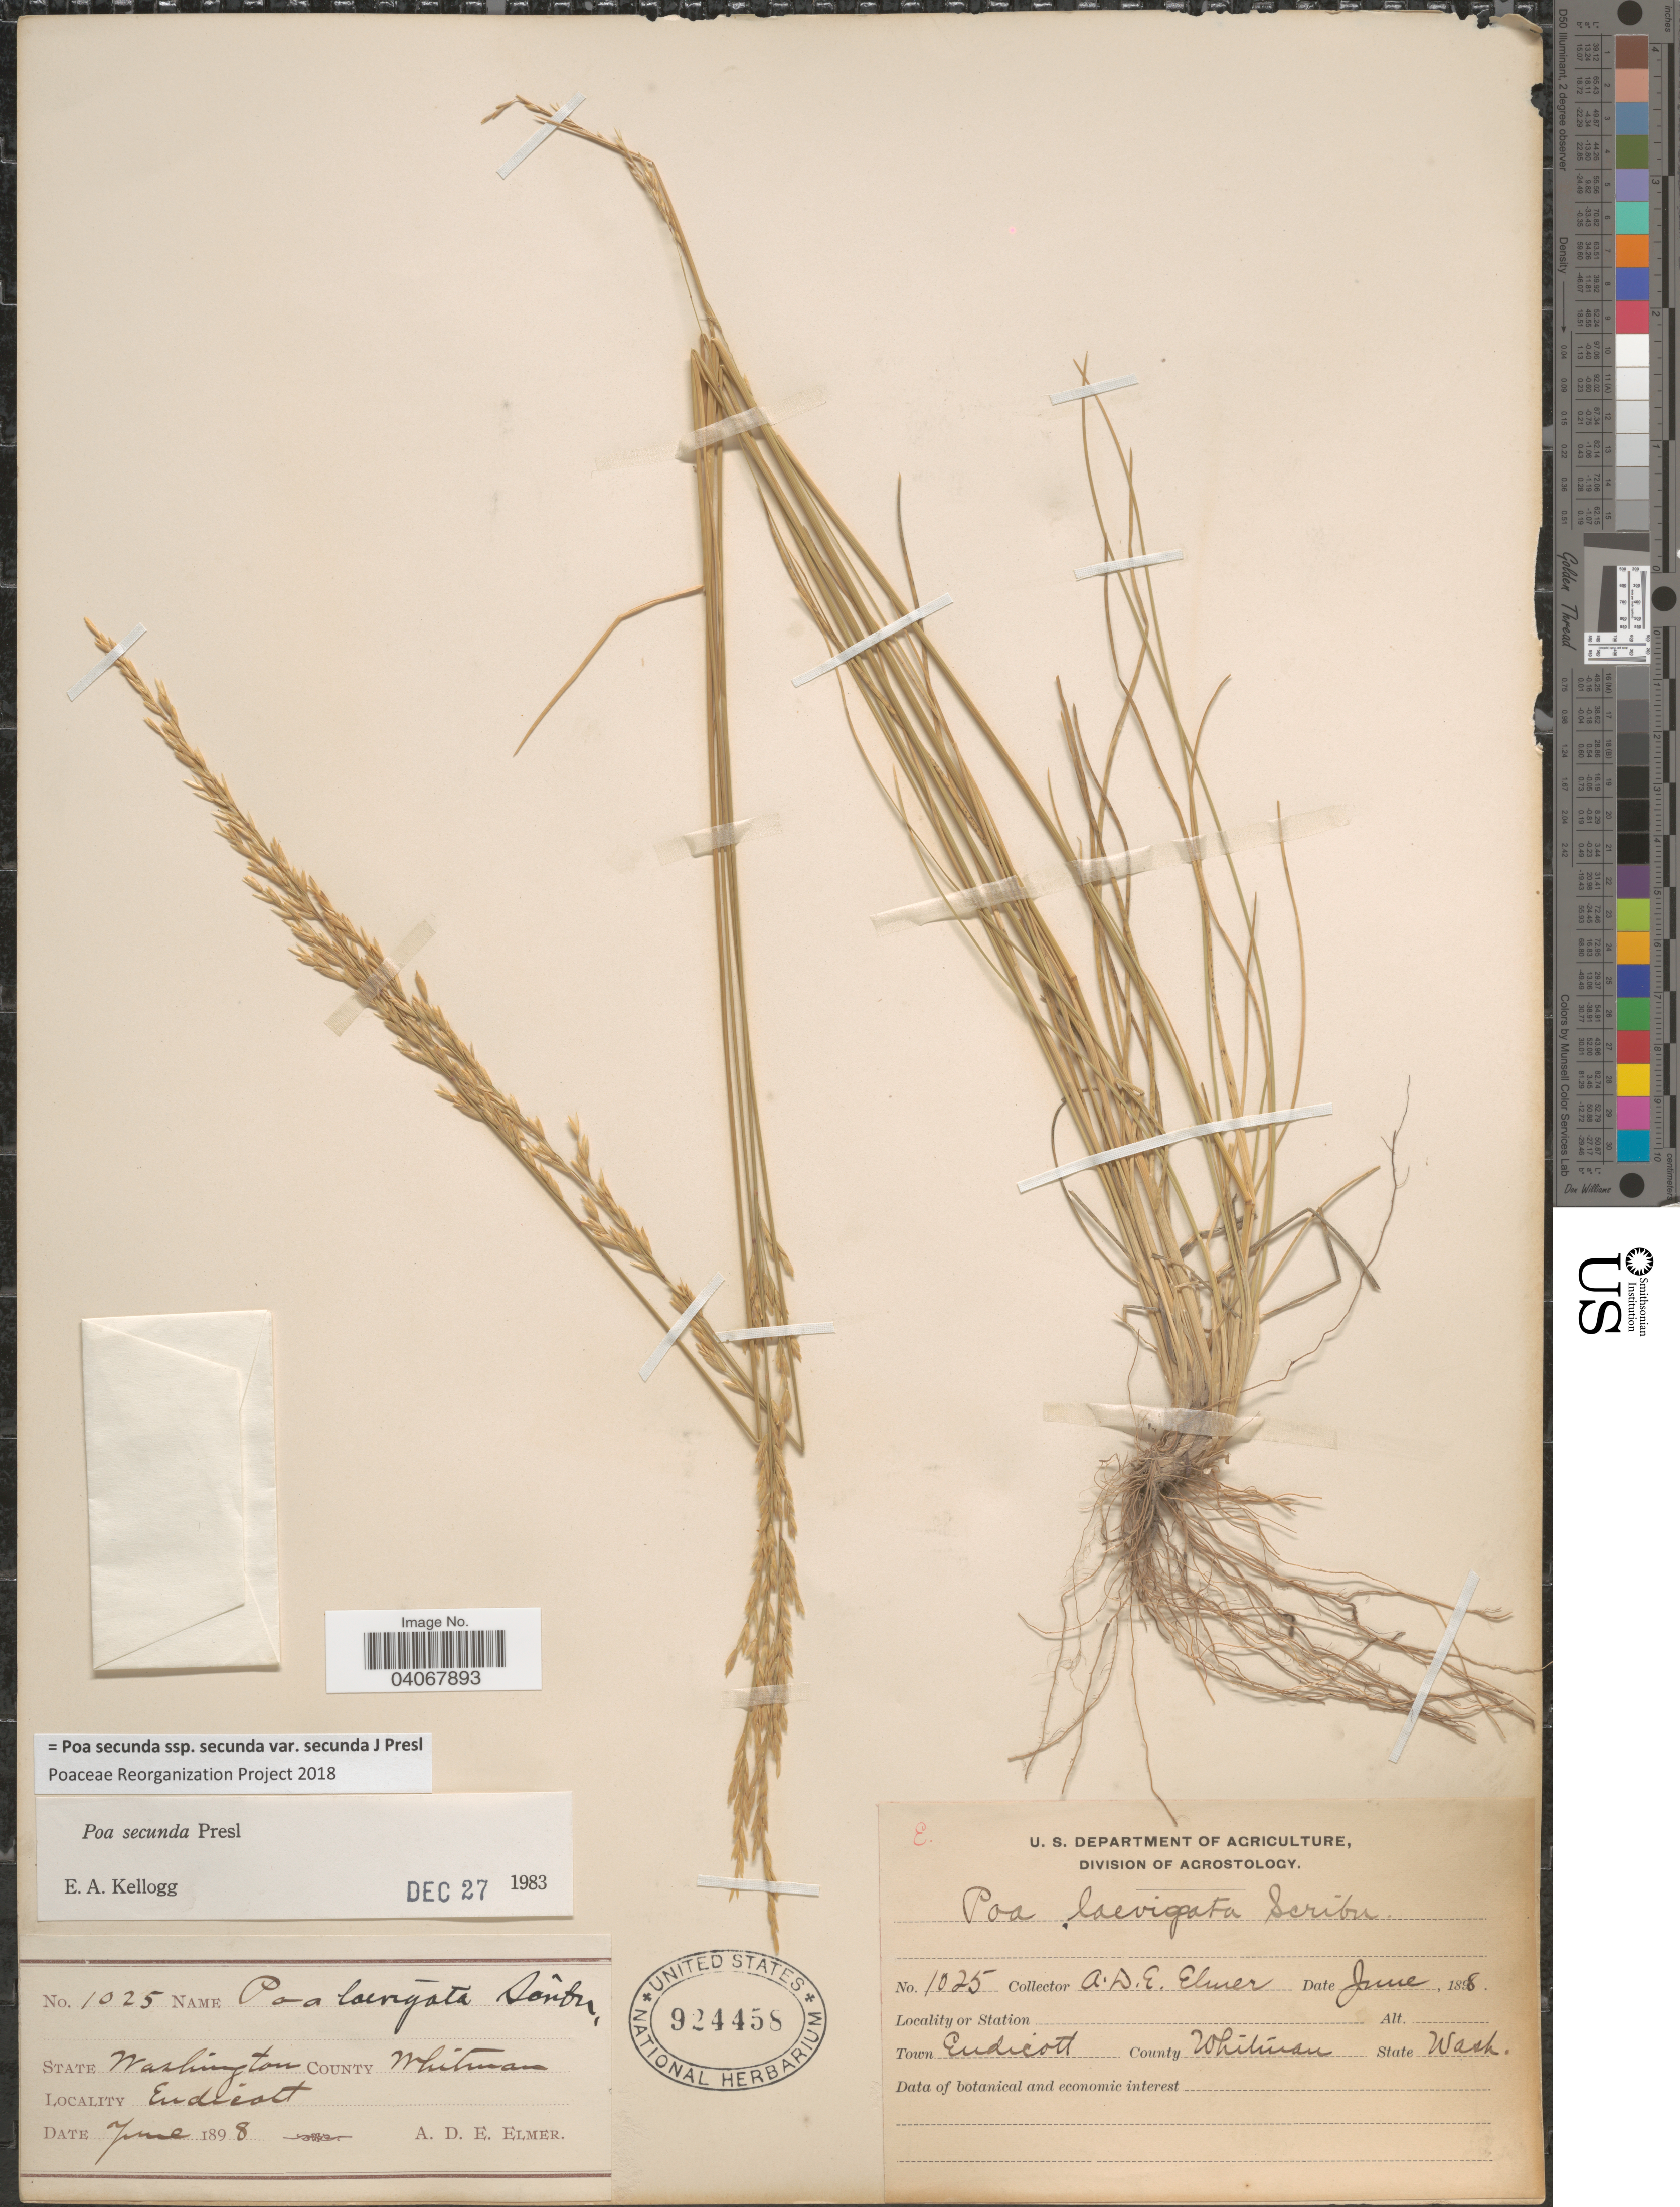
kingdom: Plantae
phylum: Tracheophyta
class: Liliopsida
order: Poales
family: Poaceae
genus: Poa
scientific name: Poa secunda subsp. secunda var. secunda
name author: J. Presl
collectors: A. D. E. Elmer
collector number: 1025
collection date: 1898-06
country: United States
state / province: Washington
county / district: Whitman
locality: County Whitman. Town Endicott.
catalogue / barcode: US 924458